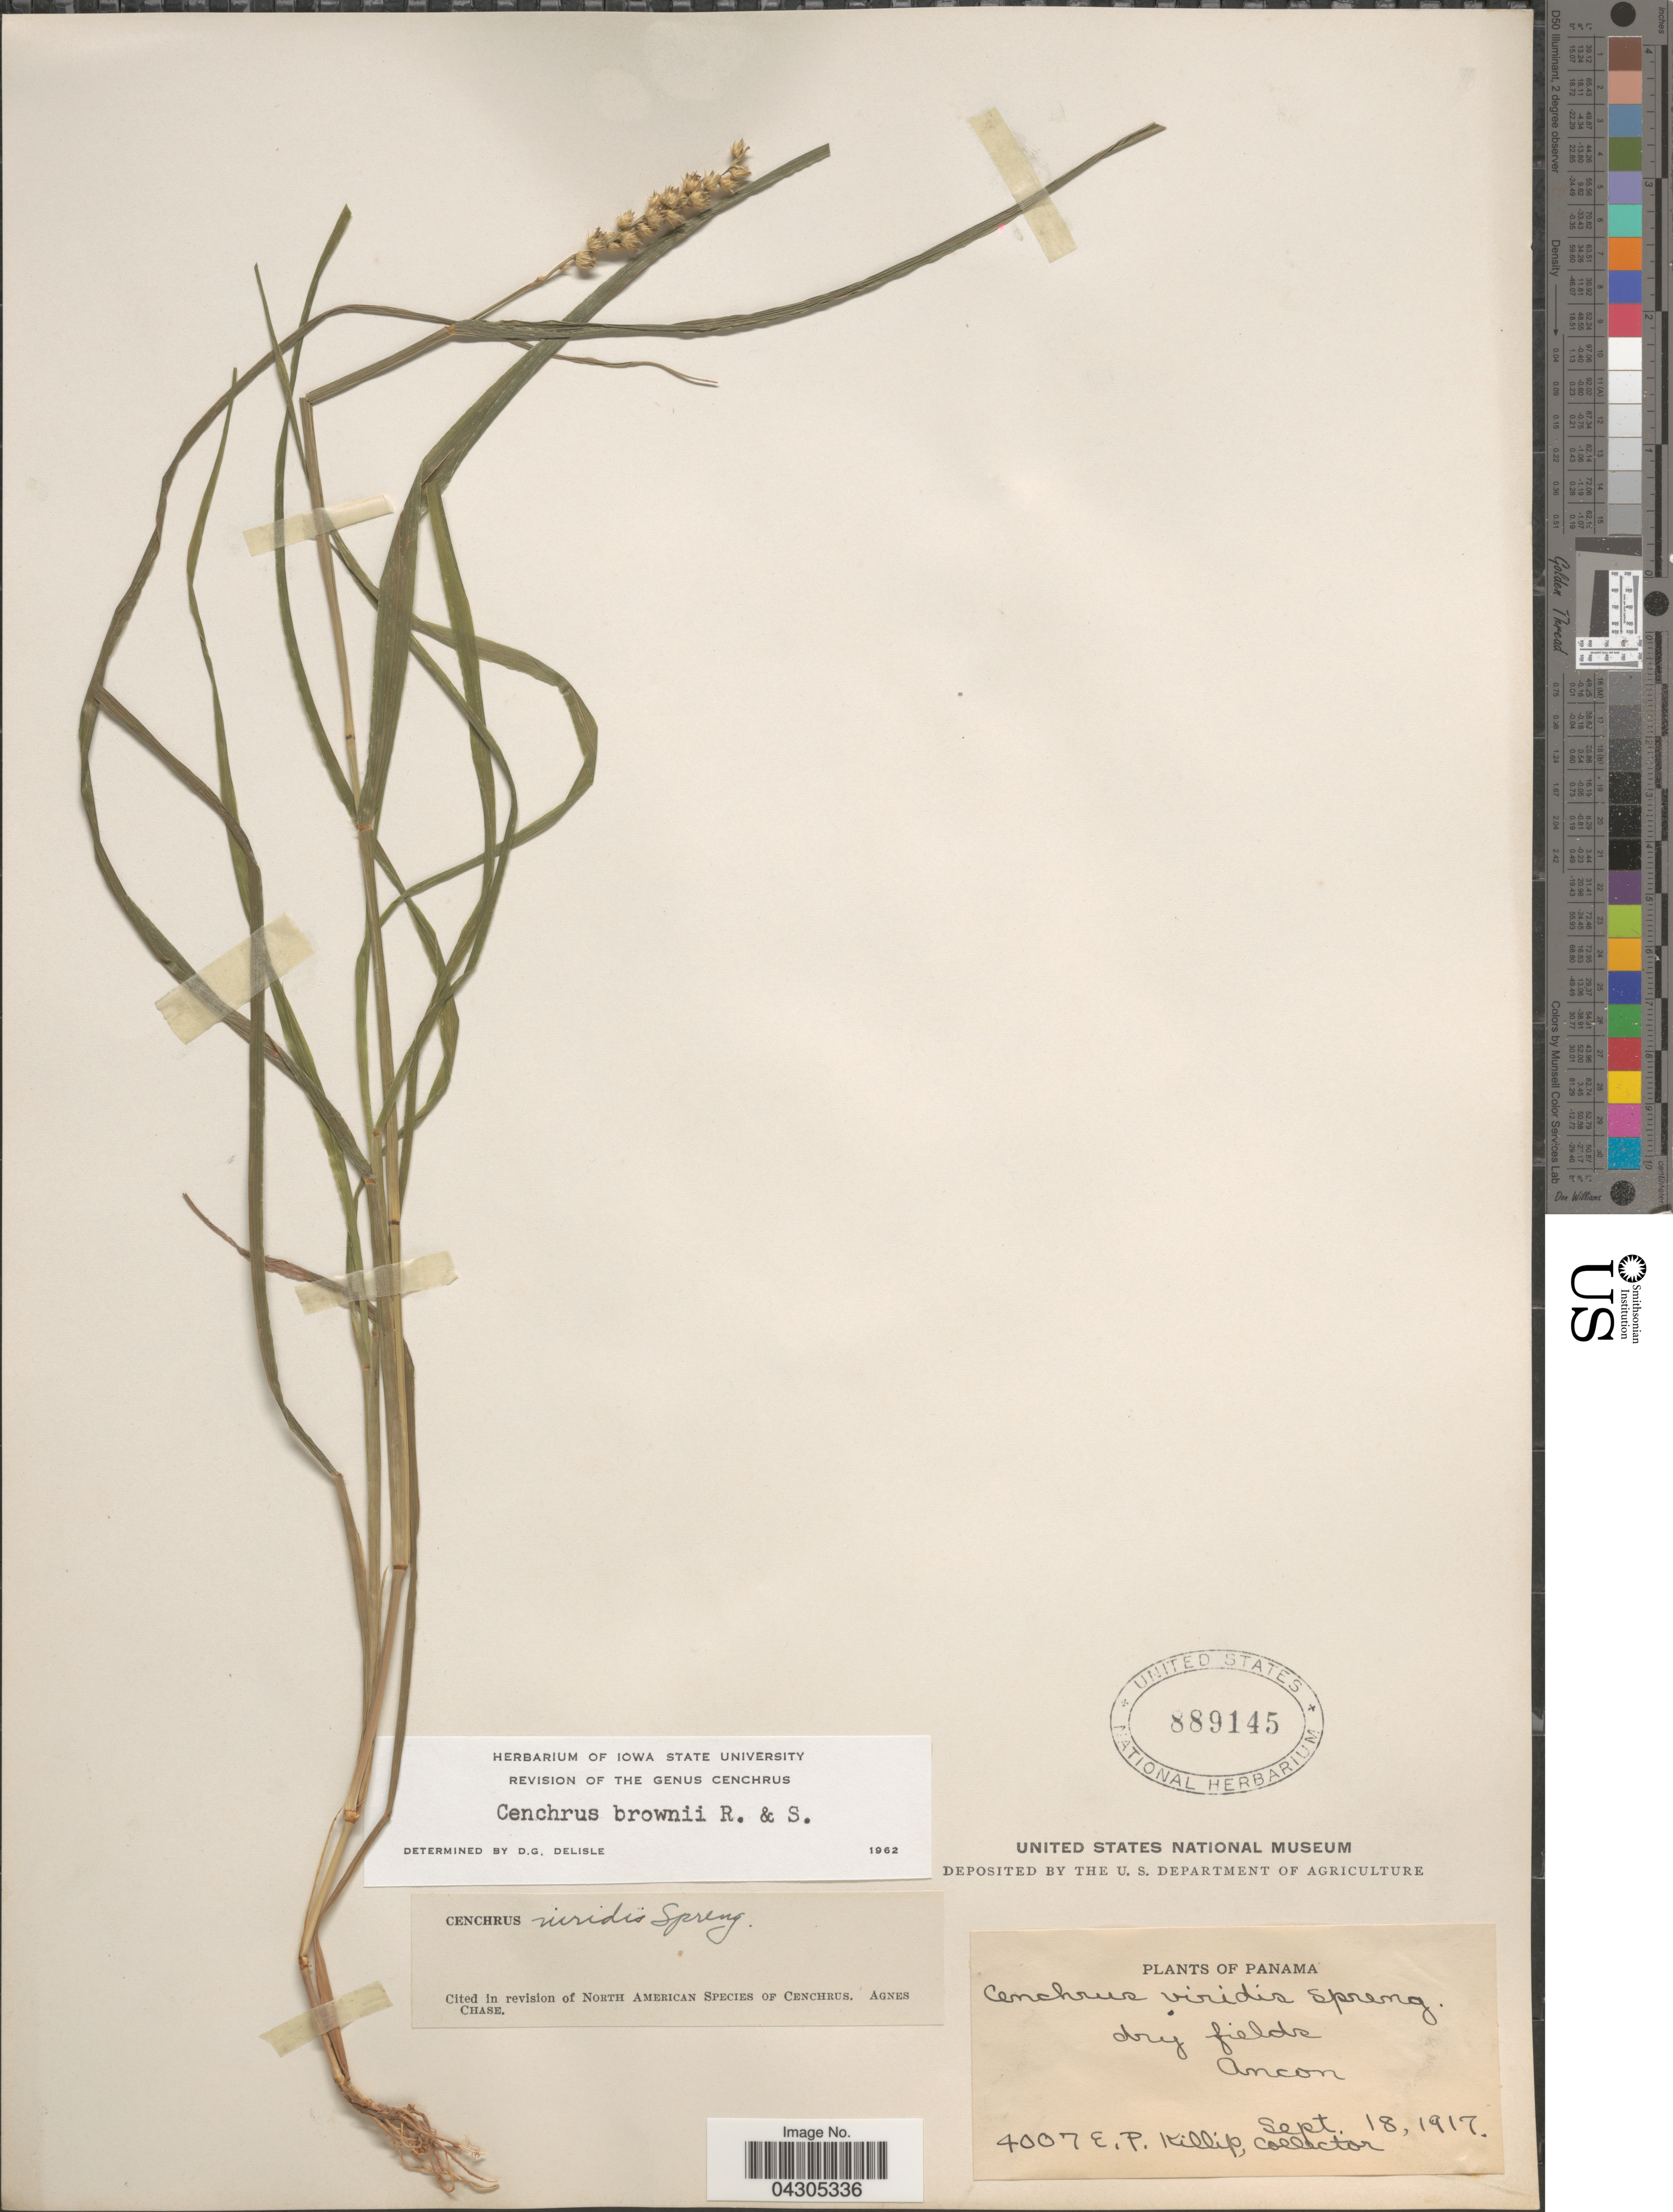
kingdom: Plantae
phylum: Tracheophyta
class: Liliopsida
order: Poales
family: Poaceae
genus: Cenchrus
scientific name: Cenchrus brownii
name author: Roem. & Schult.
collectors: E. P. Killip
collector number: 4007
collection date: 1917-09-18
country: Panama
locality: Dry fields, Ancon.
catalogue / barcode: US 889145